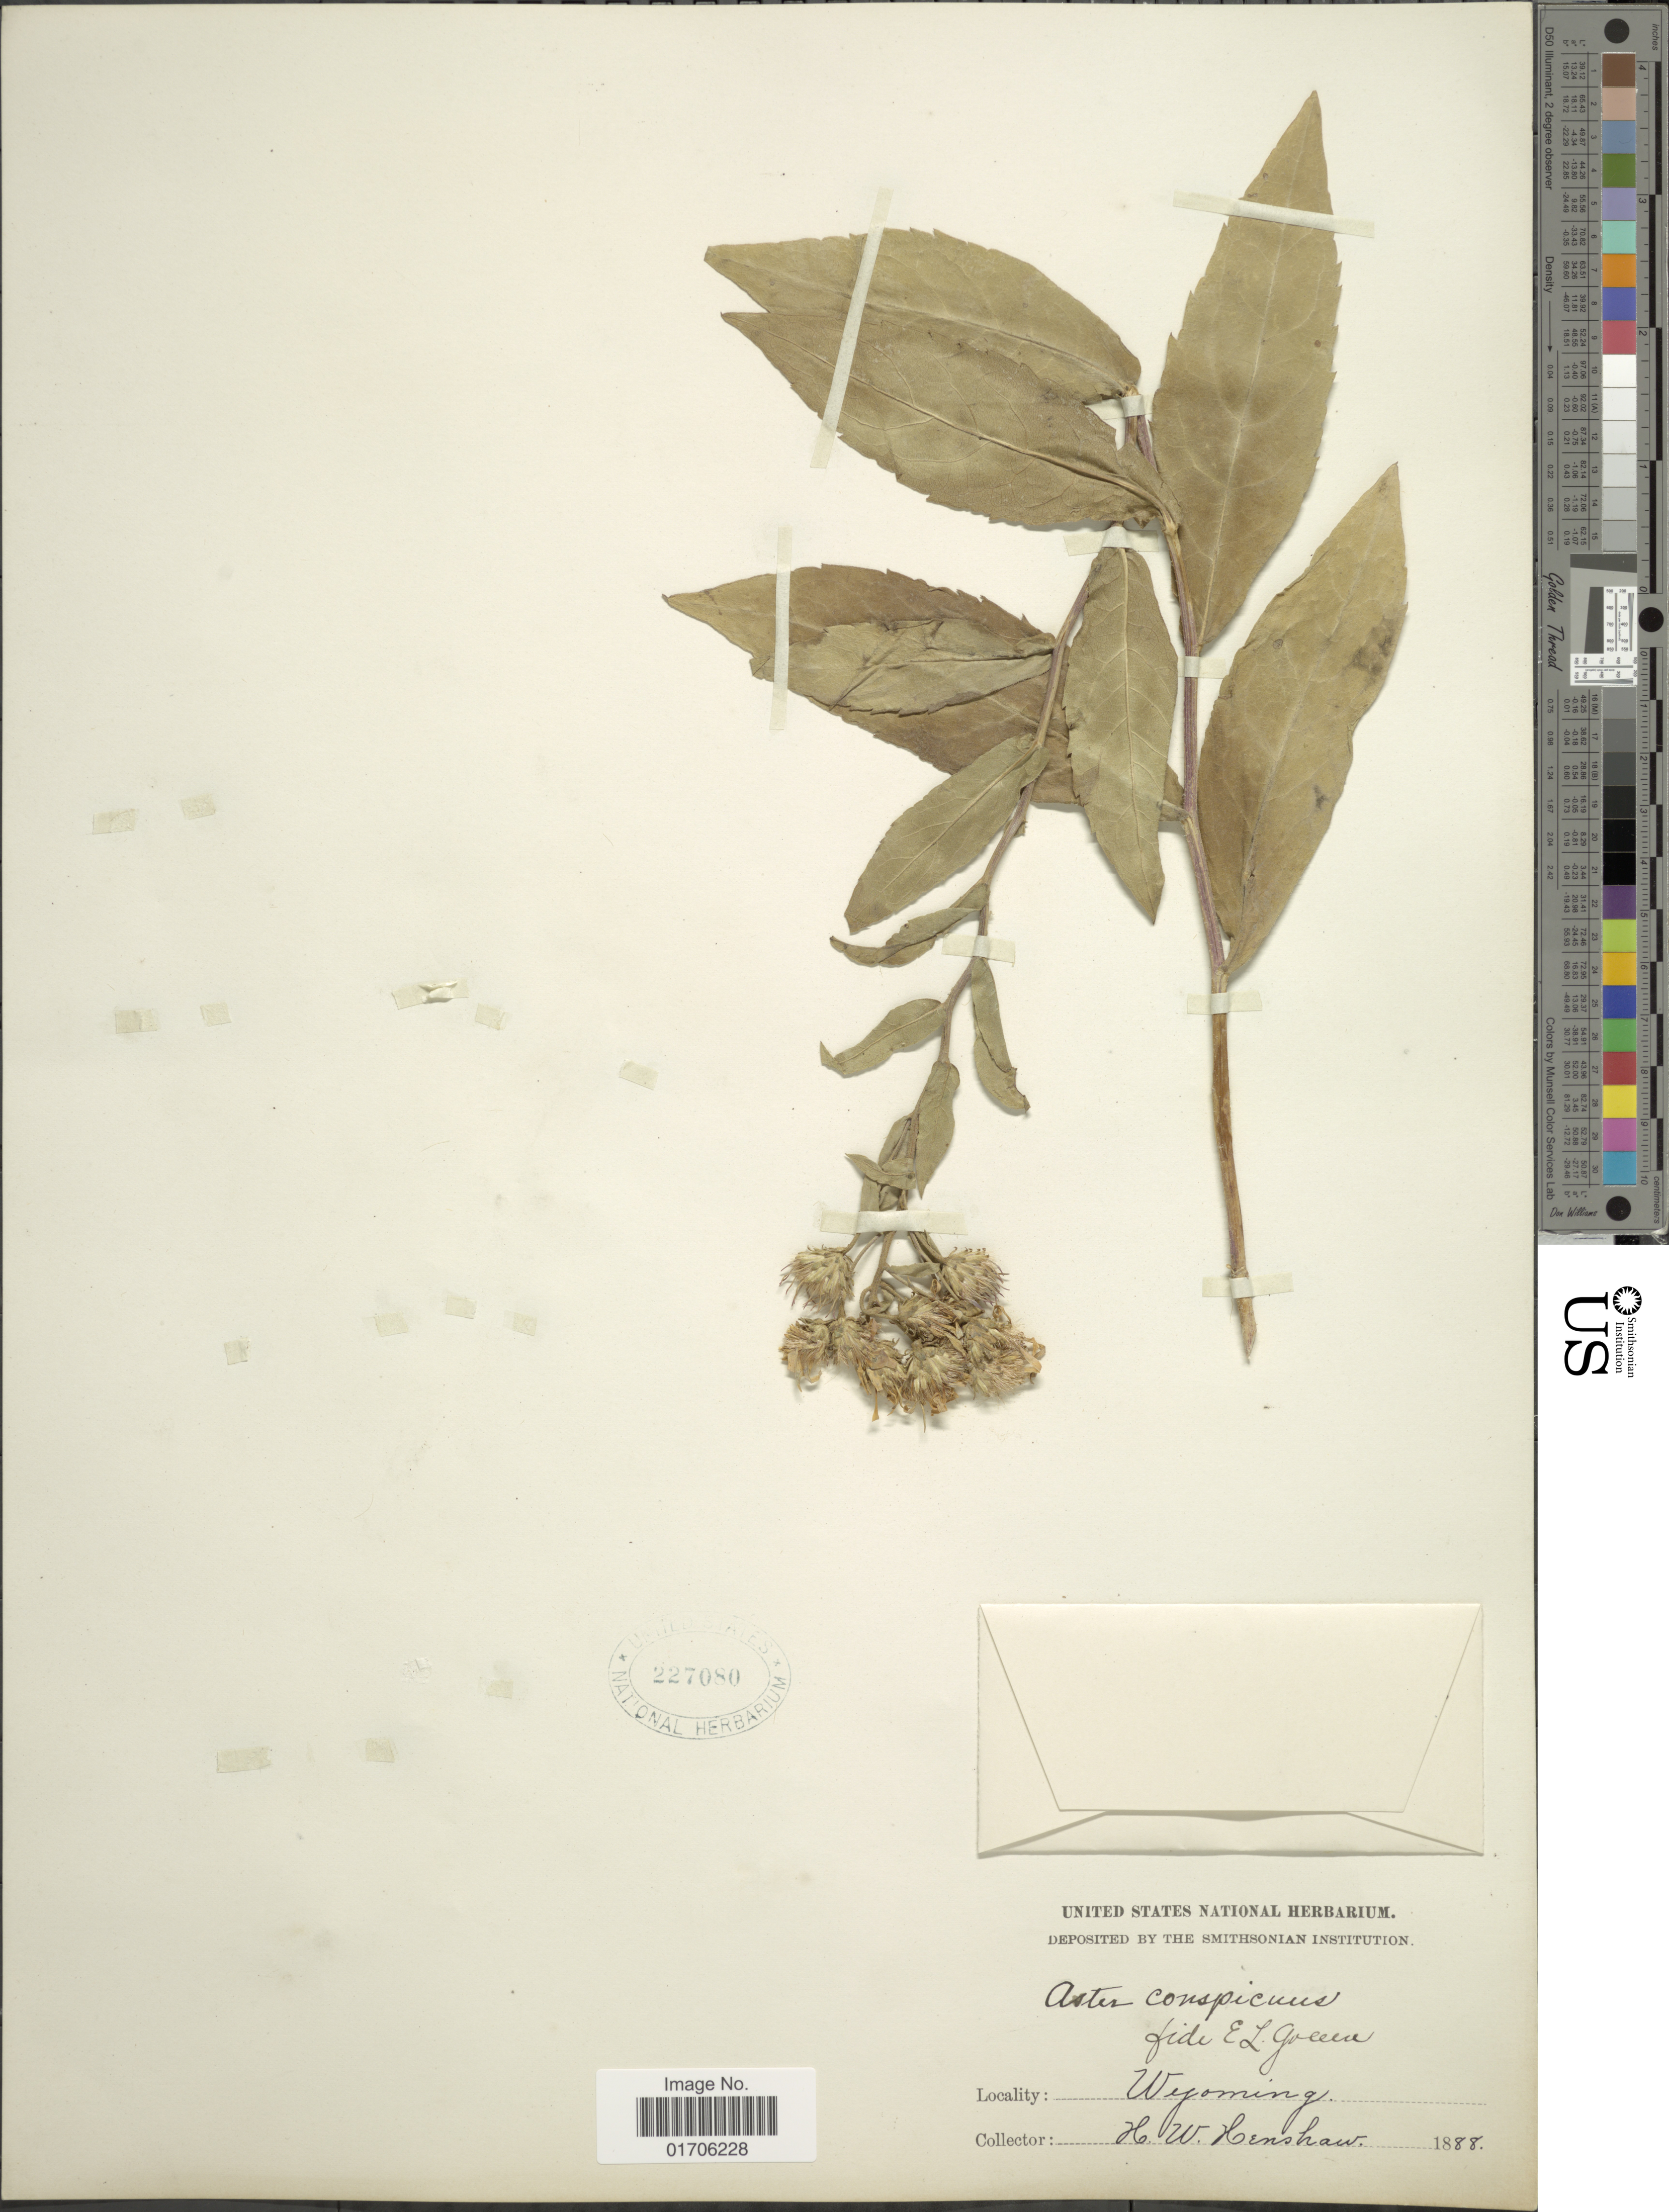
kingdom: Plantae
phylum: Tracheophyta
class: Magnoliopsida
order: Asterales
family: Asteraceae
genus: Eurybia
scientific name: Eurybia conspicua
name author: (Lindl.) G.L. Nesom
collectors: H. Henshaw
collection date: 1888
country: United States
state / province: Wyoming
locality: Wyoming.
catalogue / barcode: US 227080